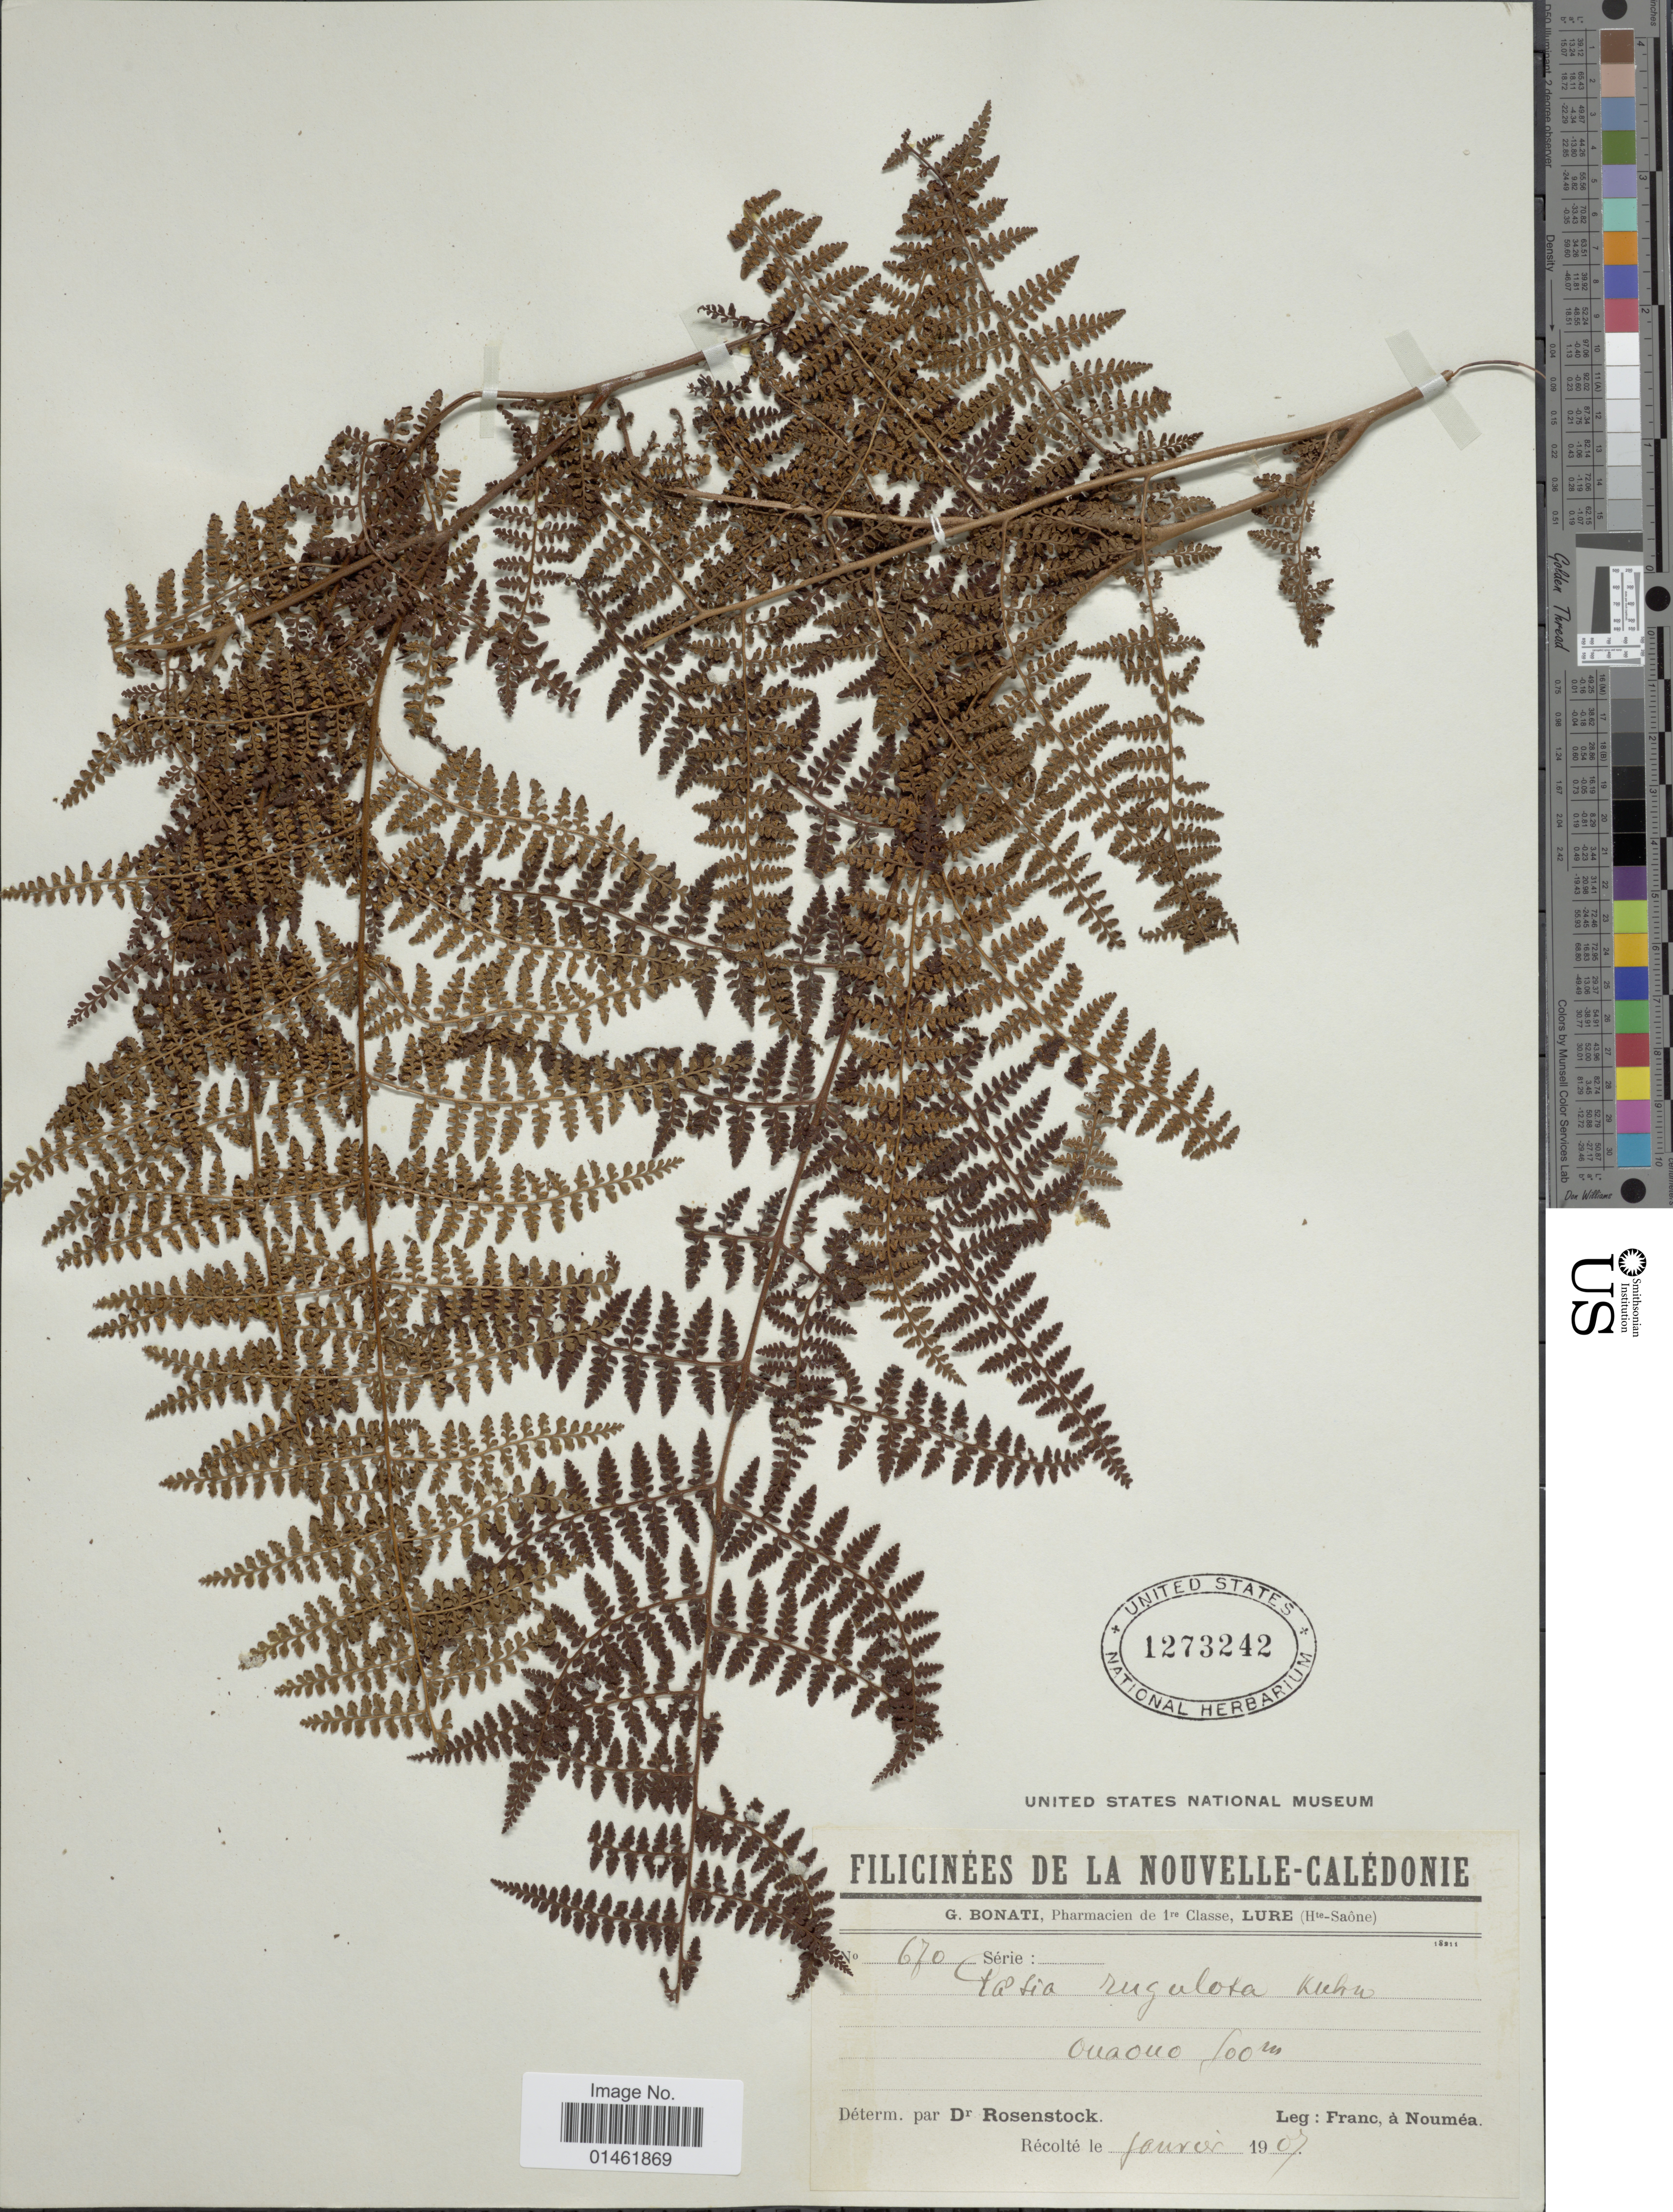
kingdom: Plantae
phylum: Tracheophyta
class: Polypodiopsida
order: Polypodiales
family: Dennstaedtiaceae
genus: Paesia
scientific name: Paesia rugosula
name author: (Labill.) Kuhn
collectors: Franc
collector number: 670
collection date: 1907-01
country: New Caledonia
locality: Nouvelle-Caledonie, Ouano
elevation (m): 500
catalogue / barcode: US 1273242